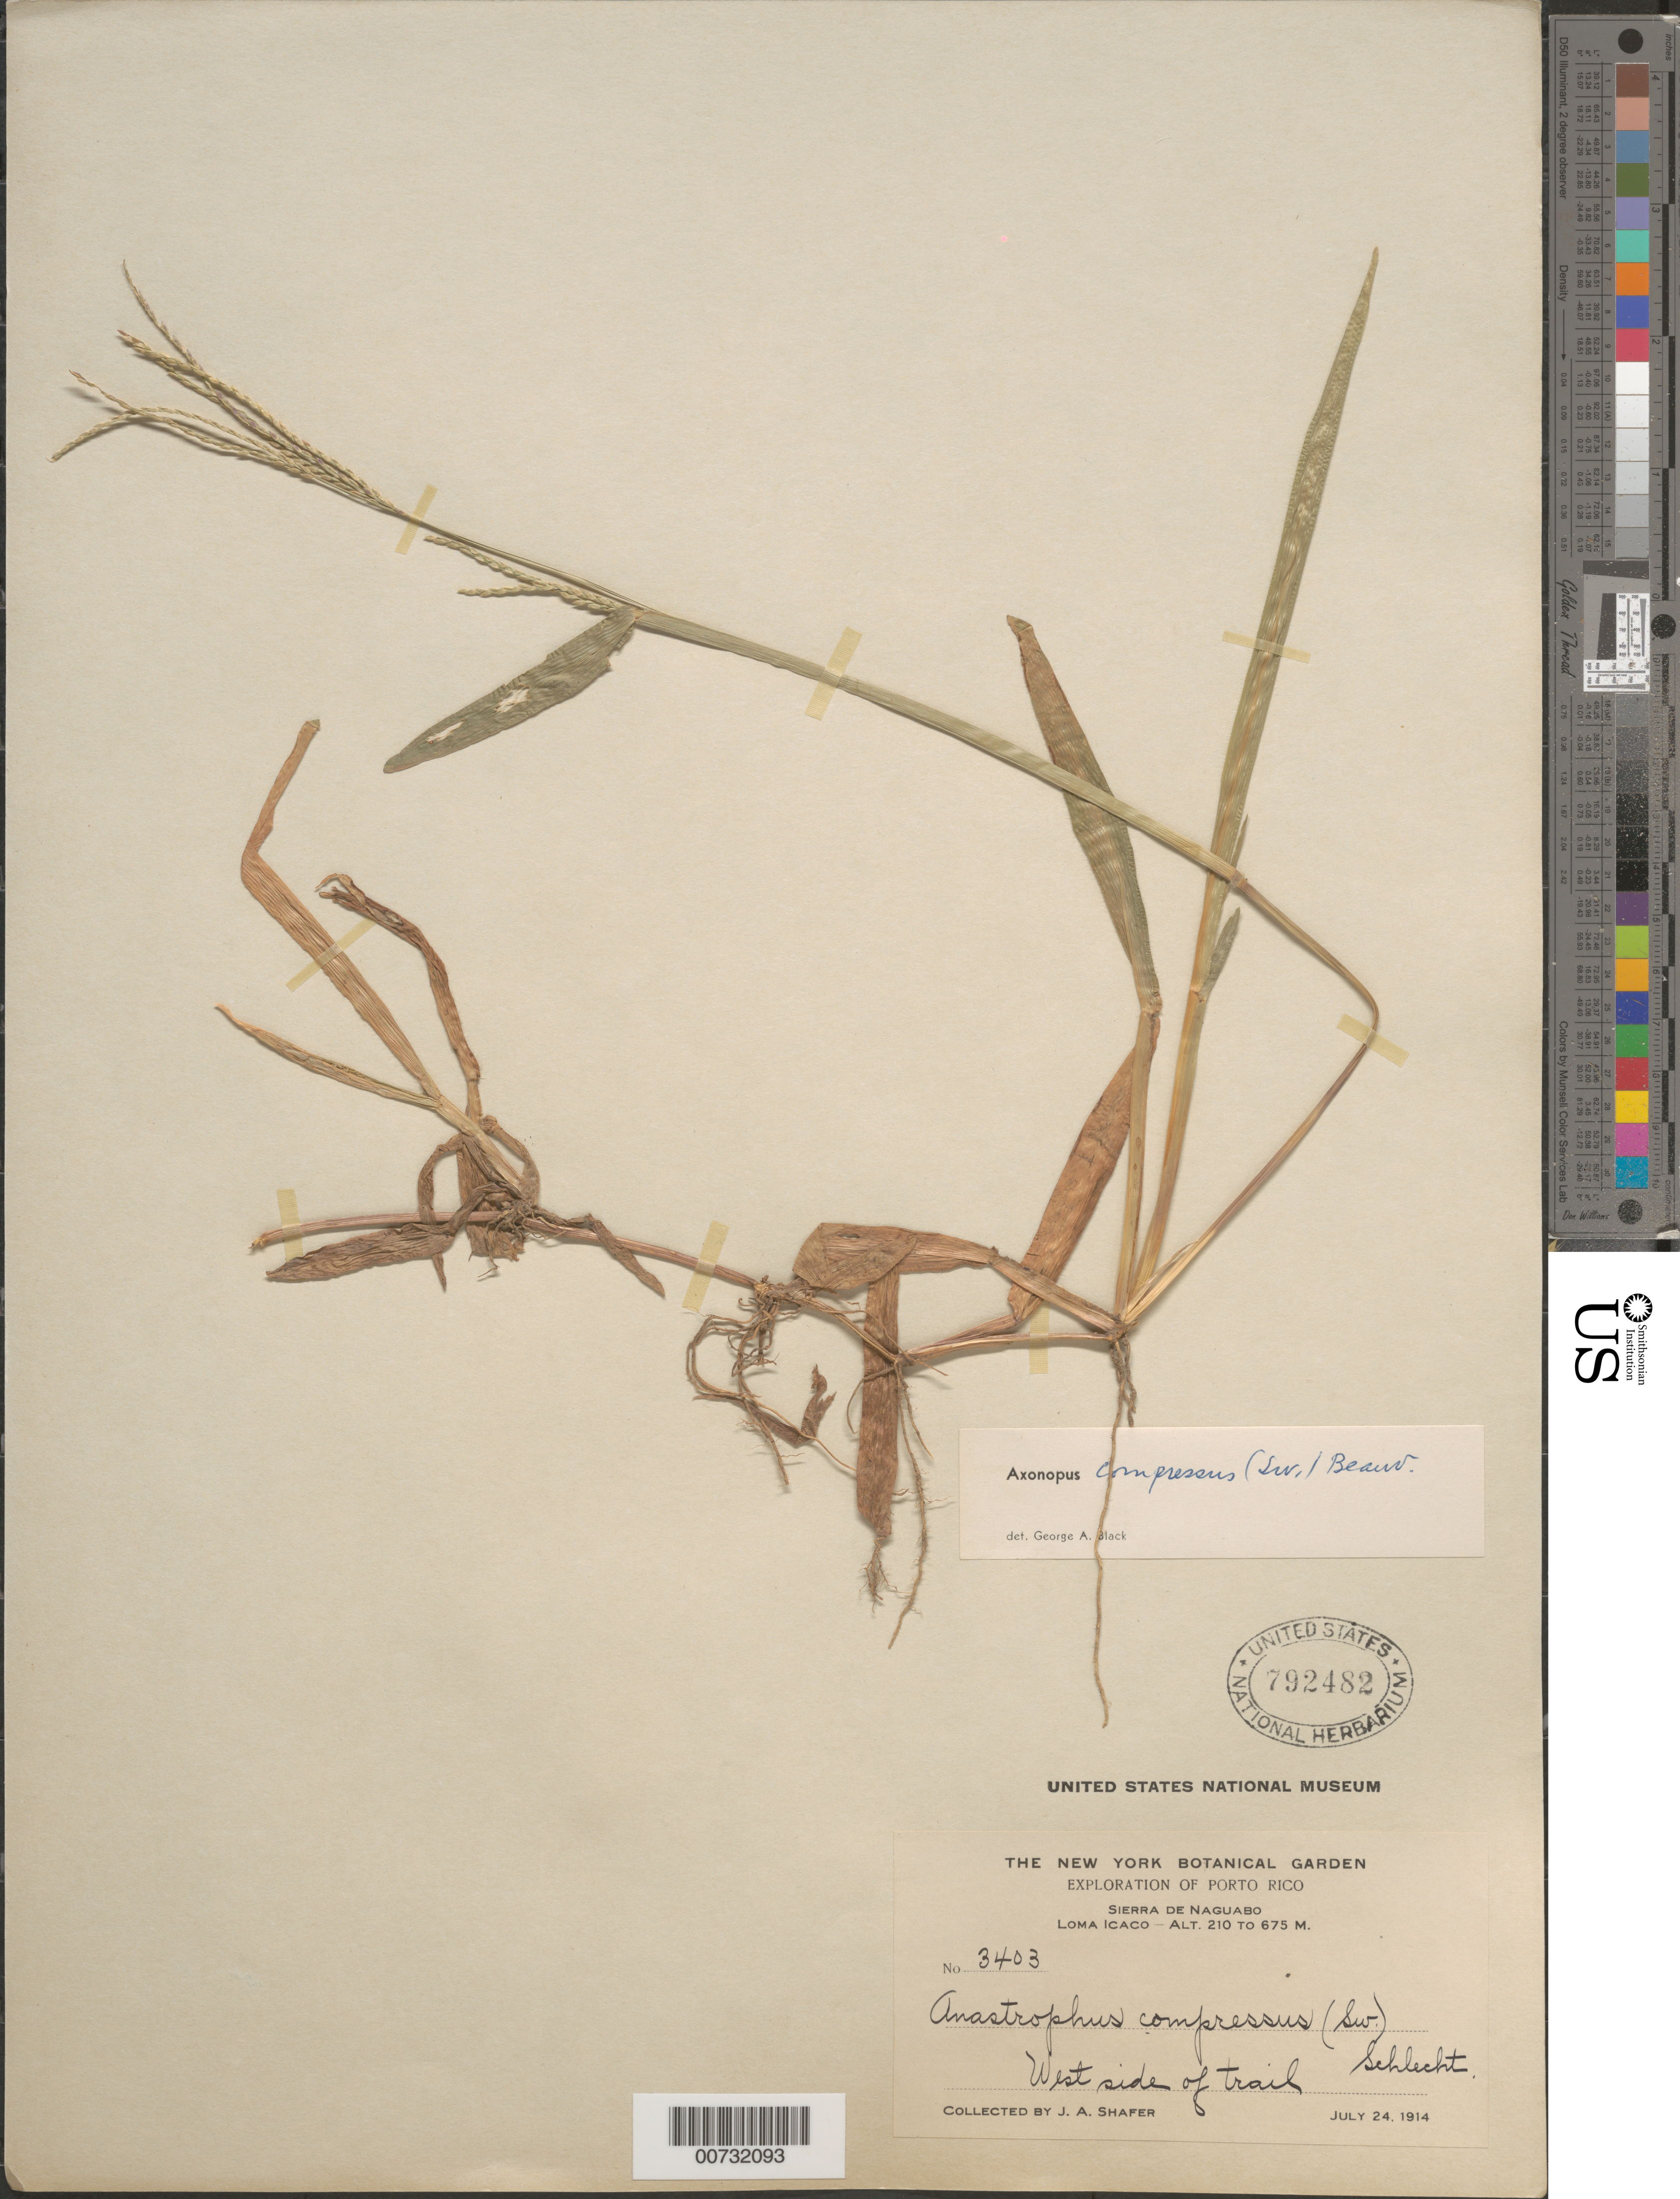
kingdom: Plantae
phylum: Tracheophyta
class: Liliopsida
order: Poales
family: Poaceae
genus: Axonopus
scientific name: Axonopus compressus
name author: (Sw.) P. Beauv.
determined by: Black, G. A.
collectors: J. A. Shafer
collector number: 3403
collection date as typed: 24 Jul 1914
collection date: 1914-07-24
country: Puerto Rico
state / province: Naguabo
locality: Sierra de Naguabo, Loma Icaco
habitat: West side of trail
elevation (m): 210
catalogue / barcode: US 792482